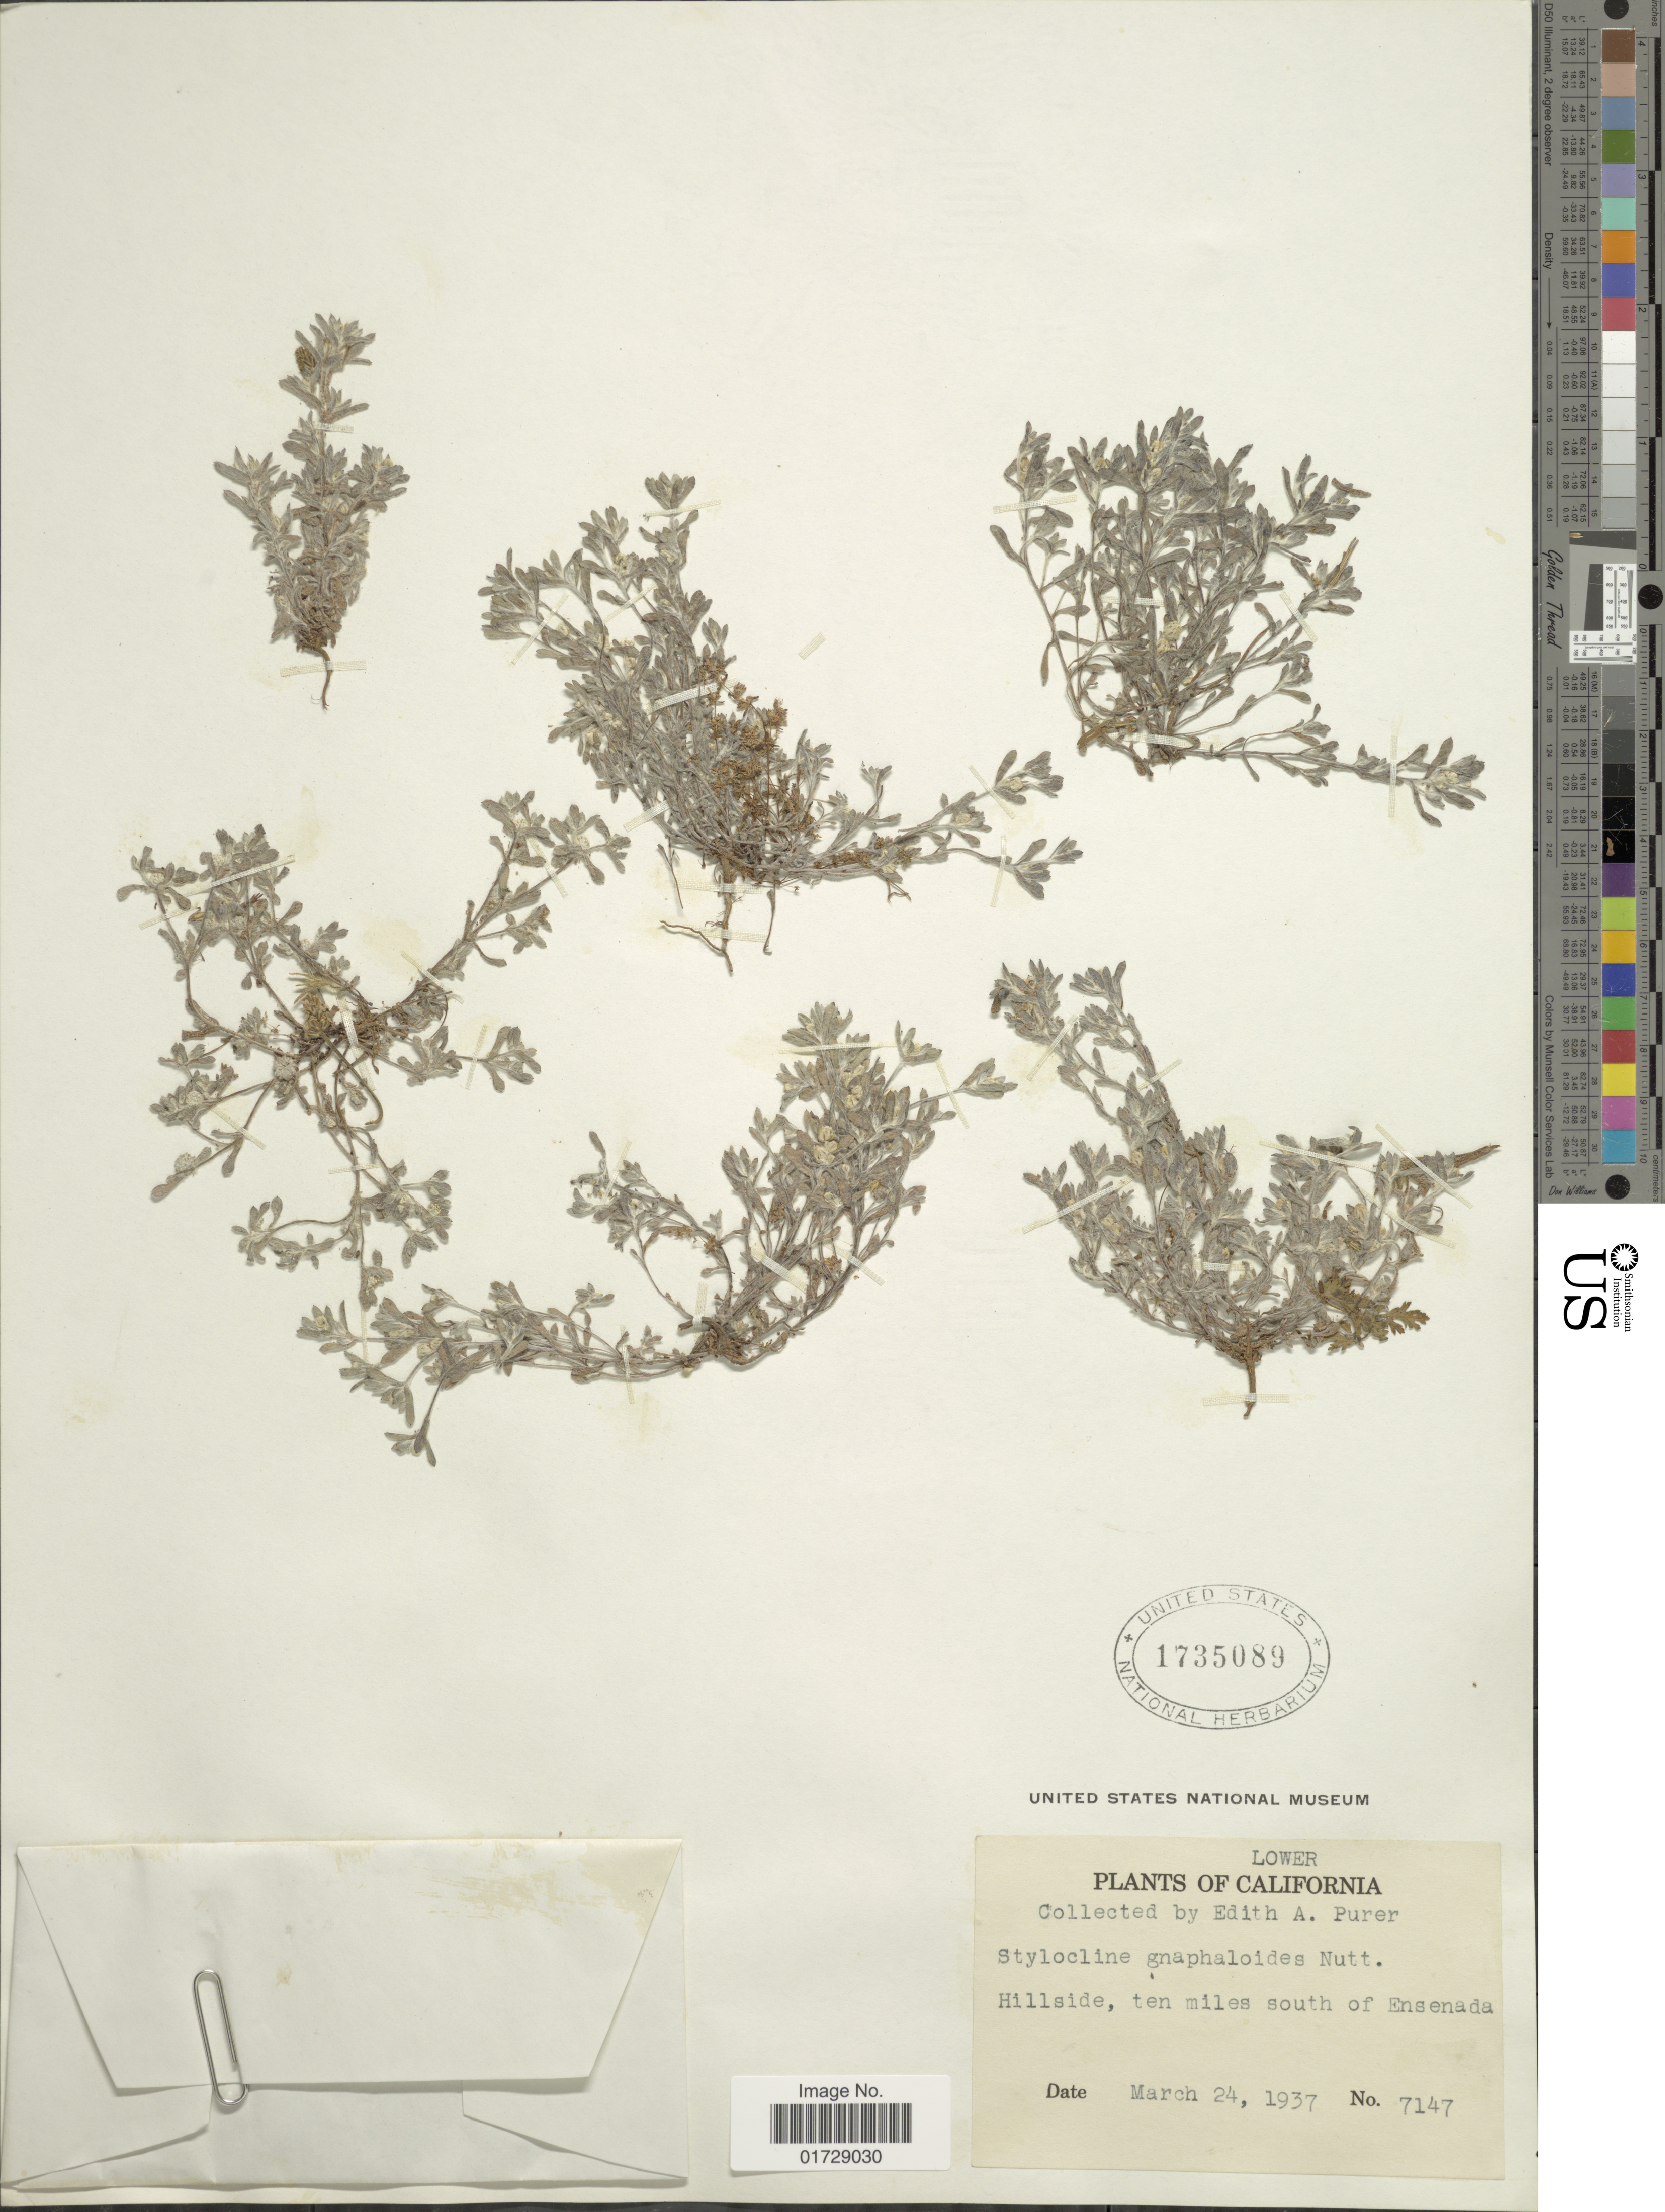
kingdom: Plantae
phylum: Tracheophyta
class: Magnoliopsida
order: Asterales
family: Asteraceae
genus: Stylocline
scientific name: Stylocline gnaphalioides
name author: Nutt.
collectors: E. Purer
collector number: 7147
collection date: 1937-03-24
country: United States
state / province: California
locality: Lower California, Hillside, ten miles south of Ensenada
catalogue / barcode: US 1735089